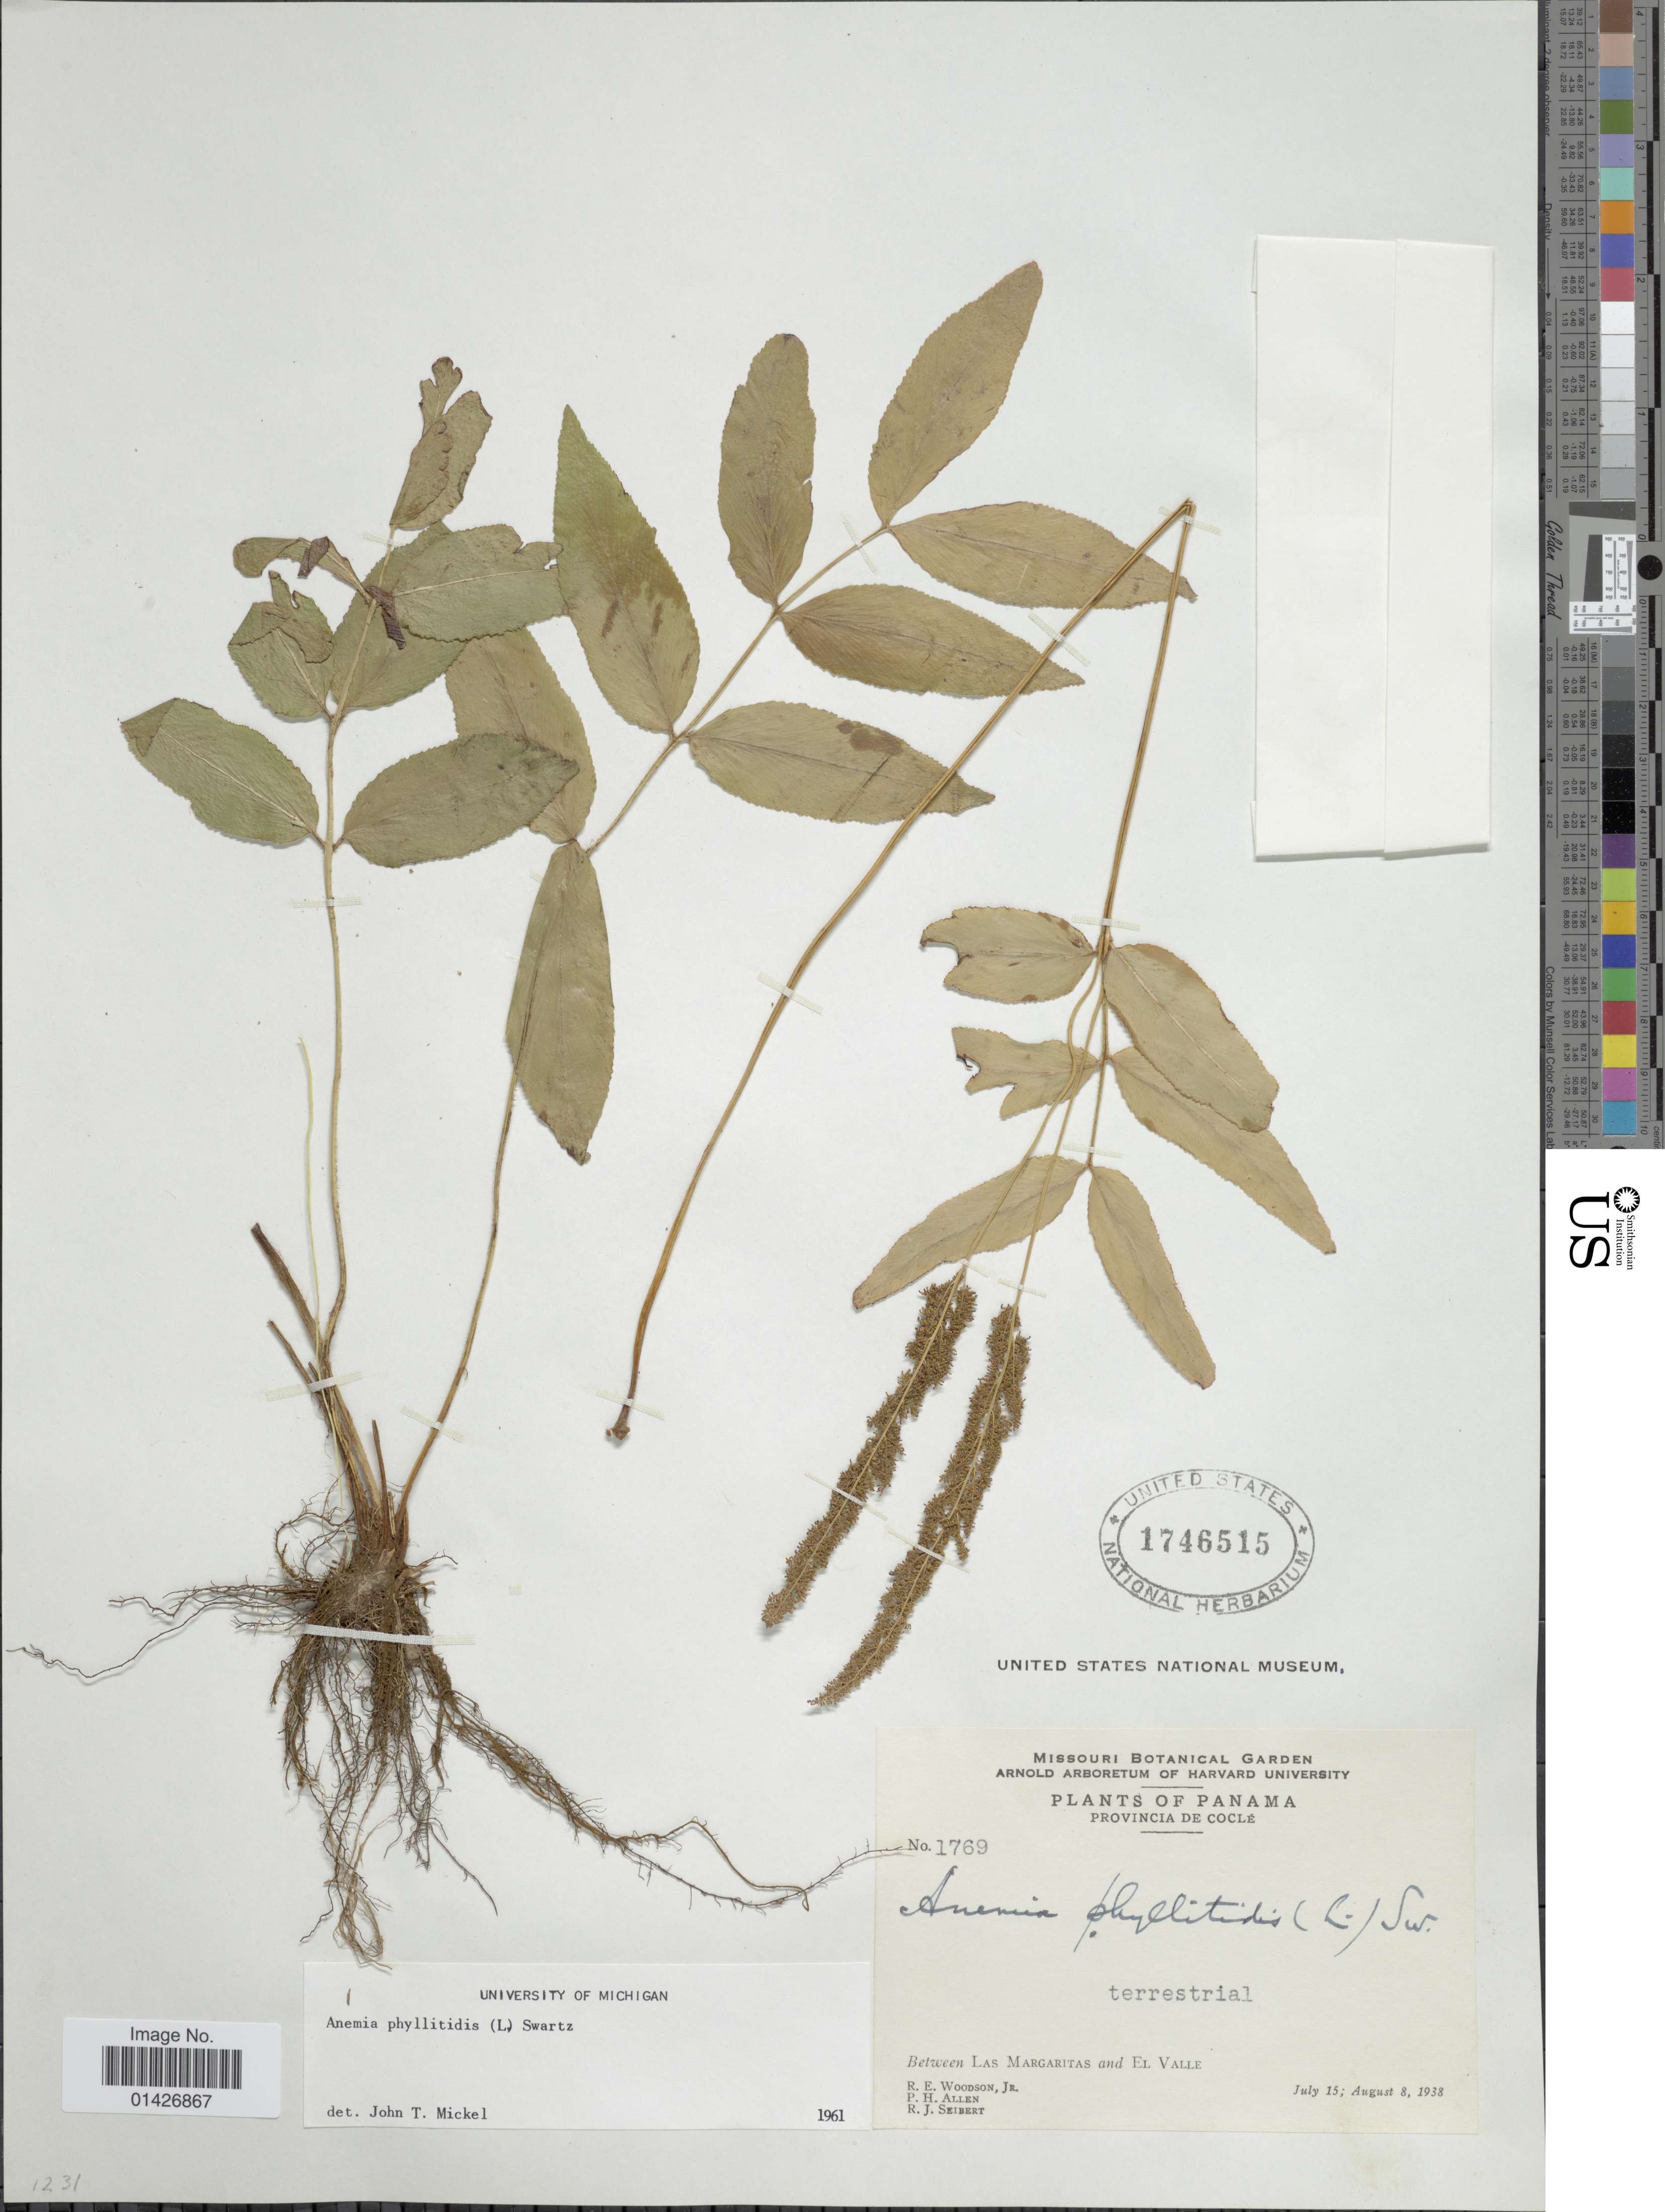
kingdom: Plantae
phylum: Tracheophyta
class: Polypodiopsida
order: Schizaeales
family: Anemiaceae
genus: Anemia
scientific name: Anemia phyllitidis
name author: (L.) Sw.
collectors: R. E. Woodson, P. H. Allen & R. J. Seibert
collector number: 1769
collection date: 1938-07-15/1938-08-08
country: Panama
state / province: Coclé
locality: Between Las Margaritas and El Valle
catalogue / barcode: US 1746515